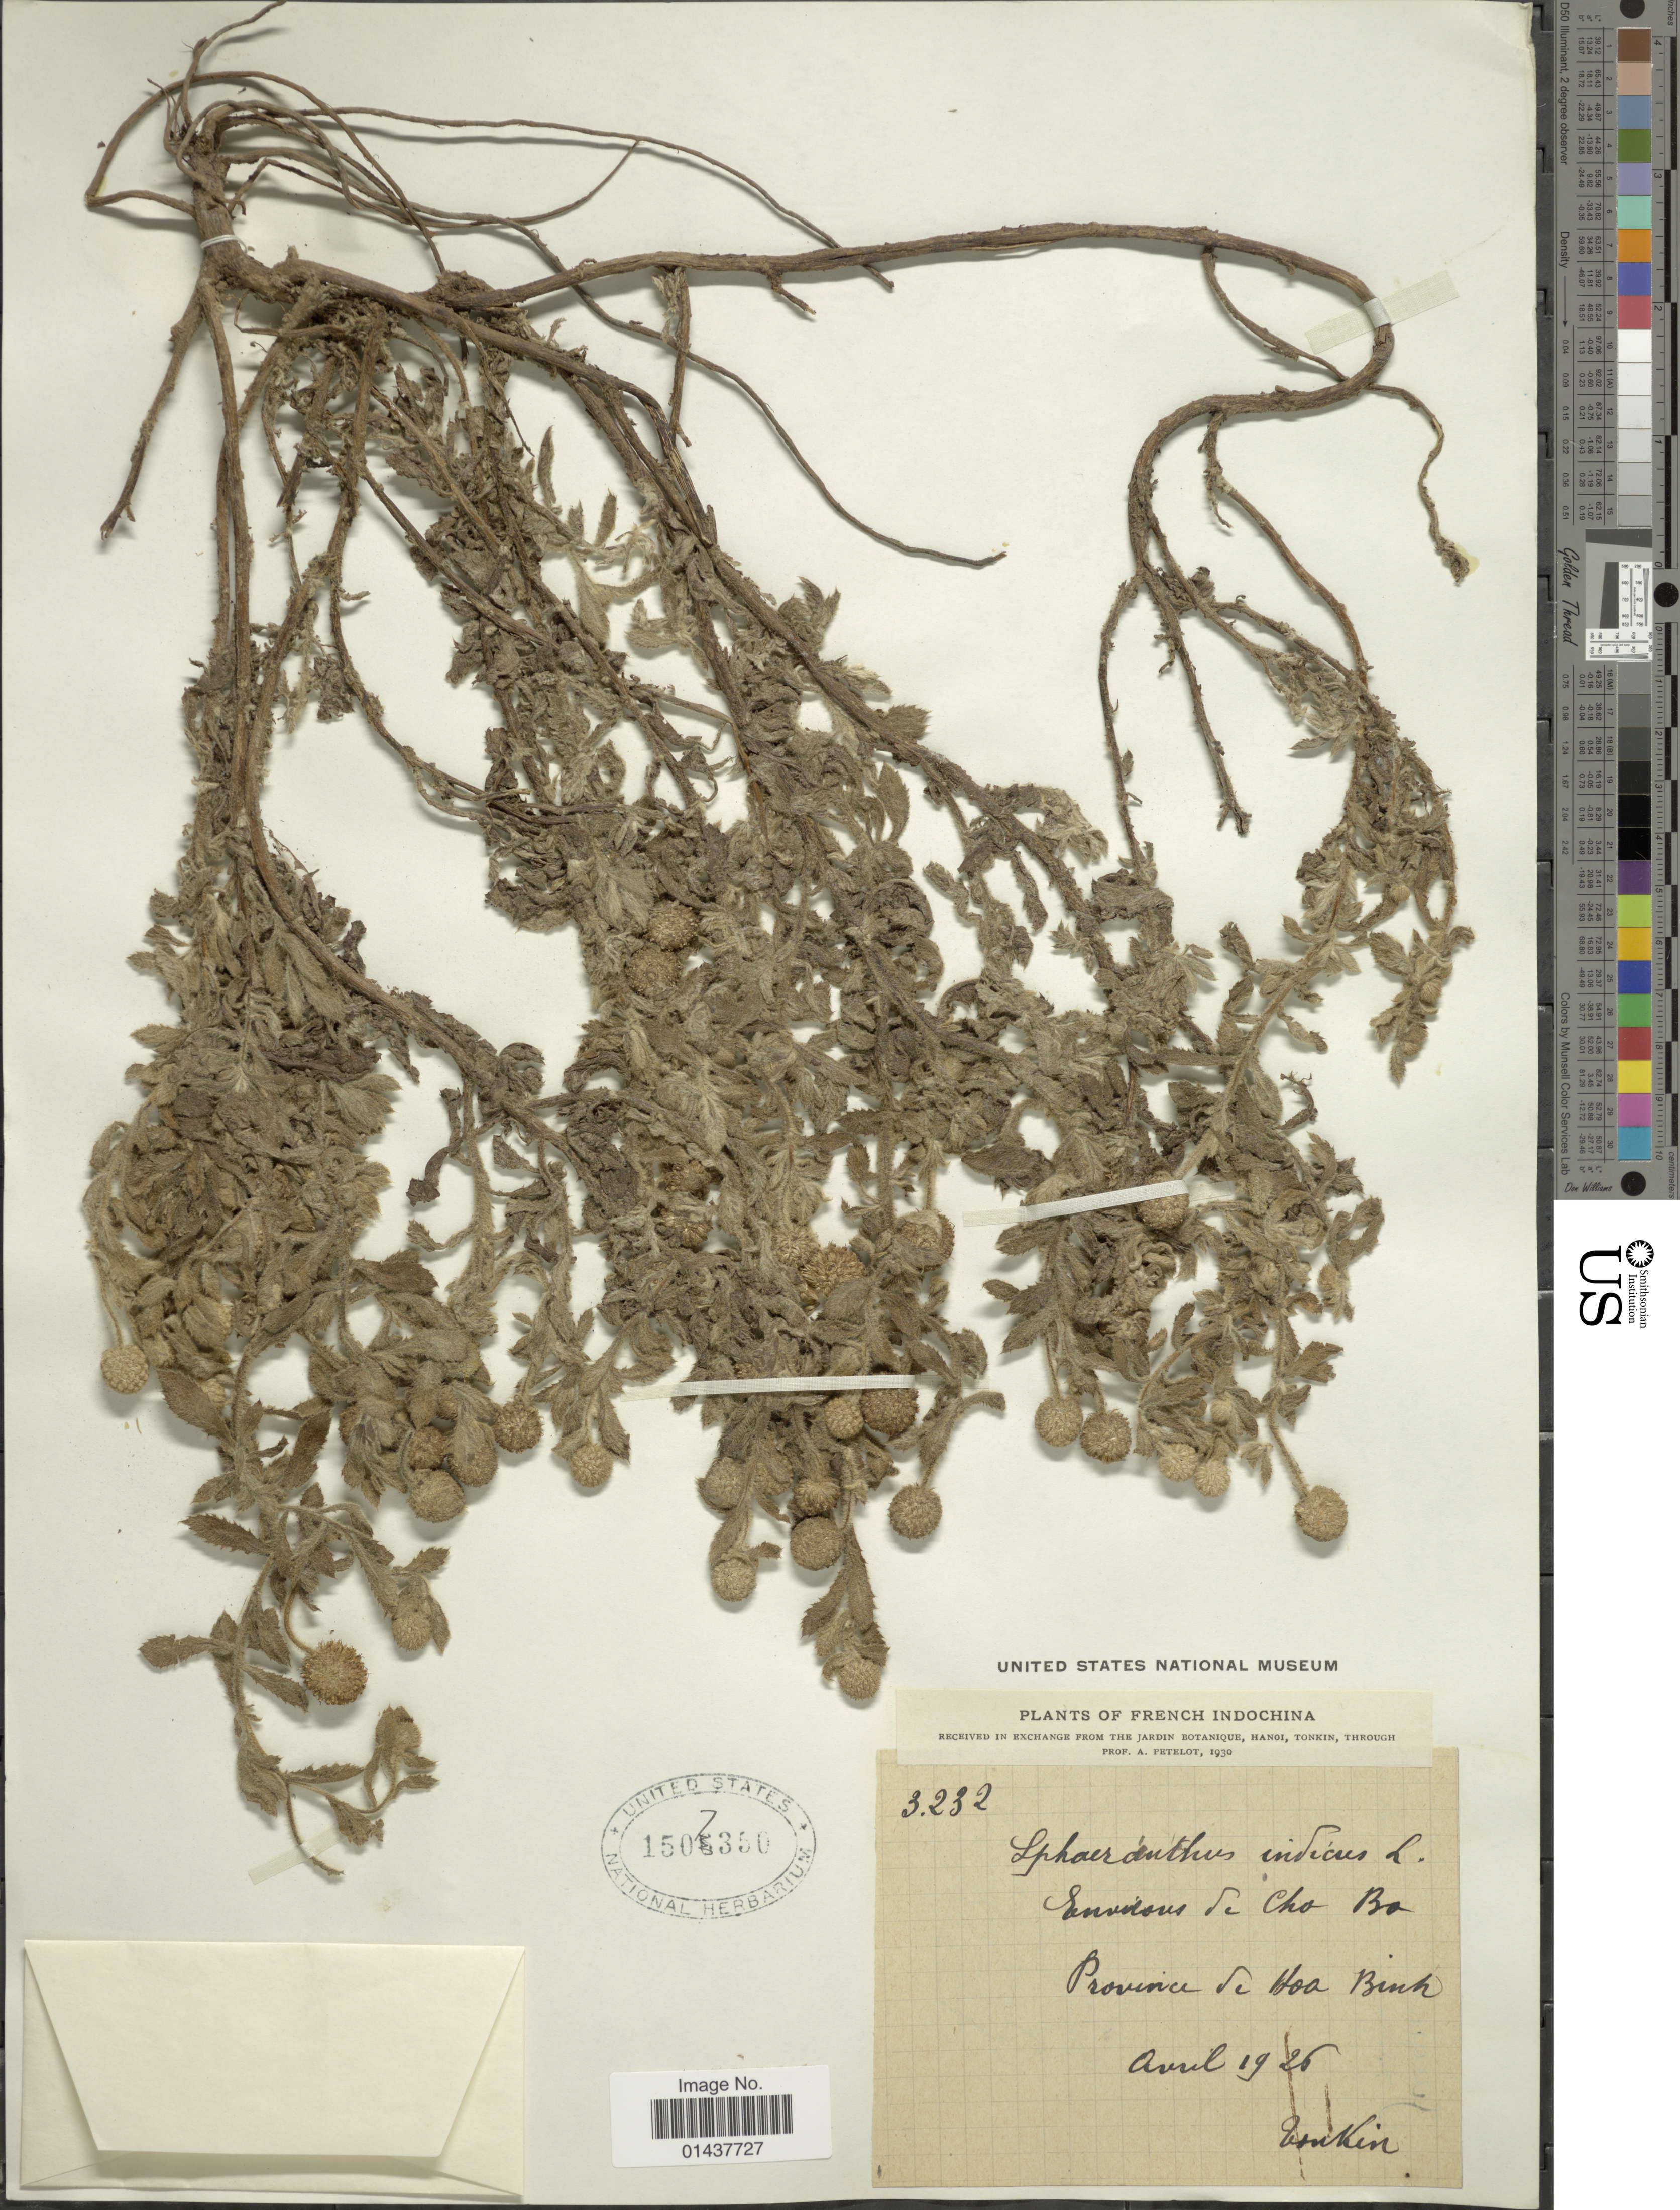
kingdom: Plantae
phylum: Tracheophyta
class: Magnoliopsida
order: Asterales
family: Asteraceae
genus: Sphaeranthus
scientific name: Sphaeranthus indicus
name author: L.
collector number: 3232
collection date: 1926-04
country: Vietnam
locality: French Indochina, Tonkin, Province de Hoa Binh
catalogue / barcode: US 1507350